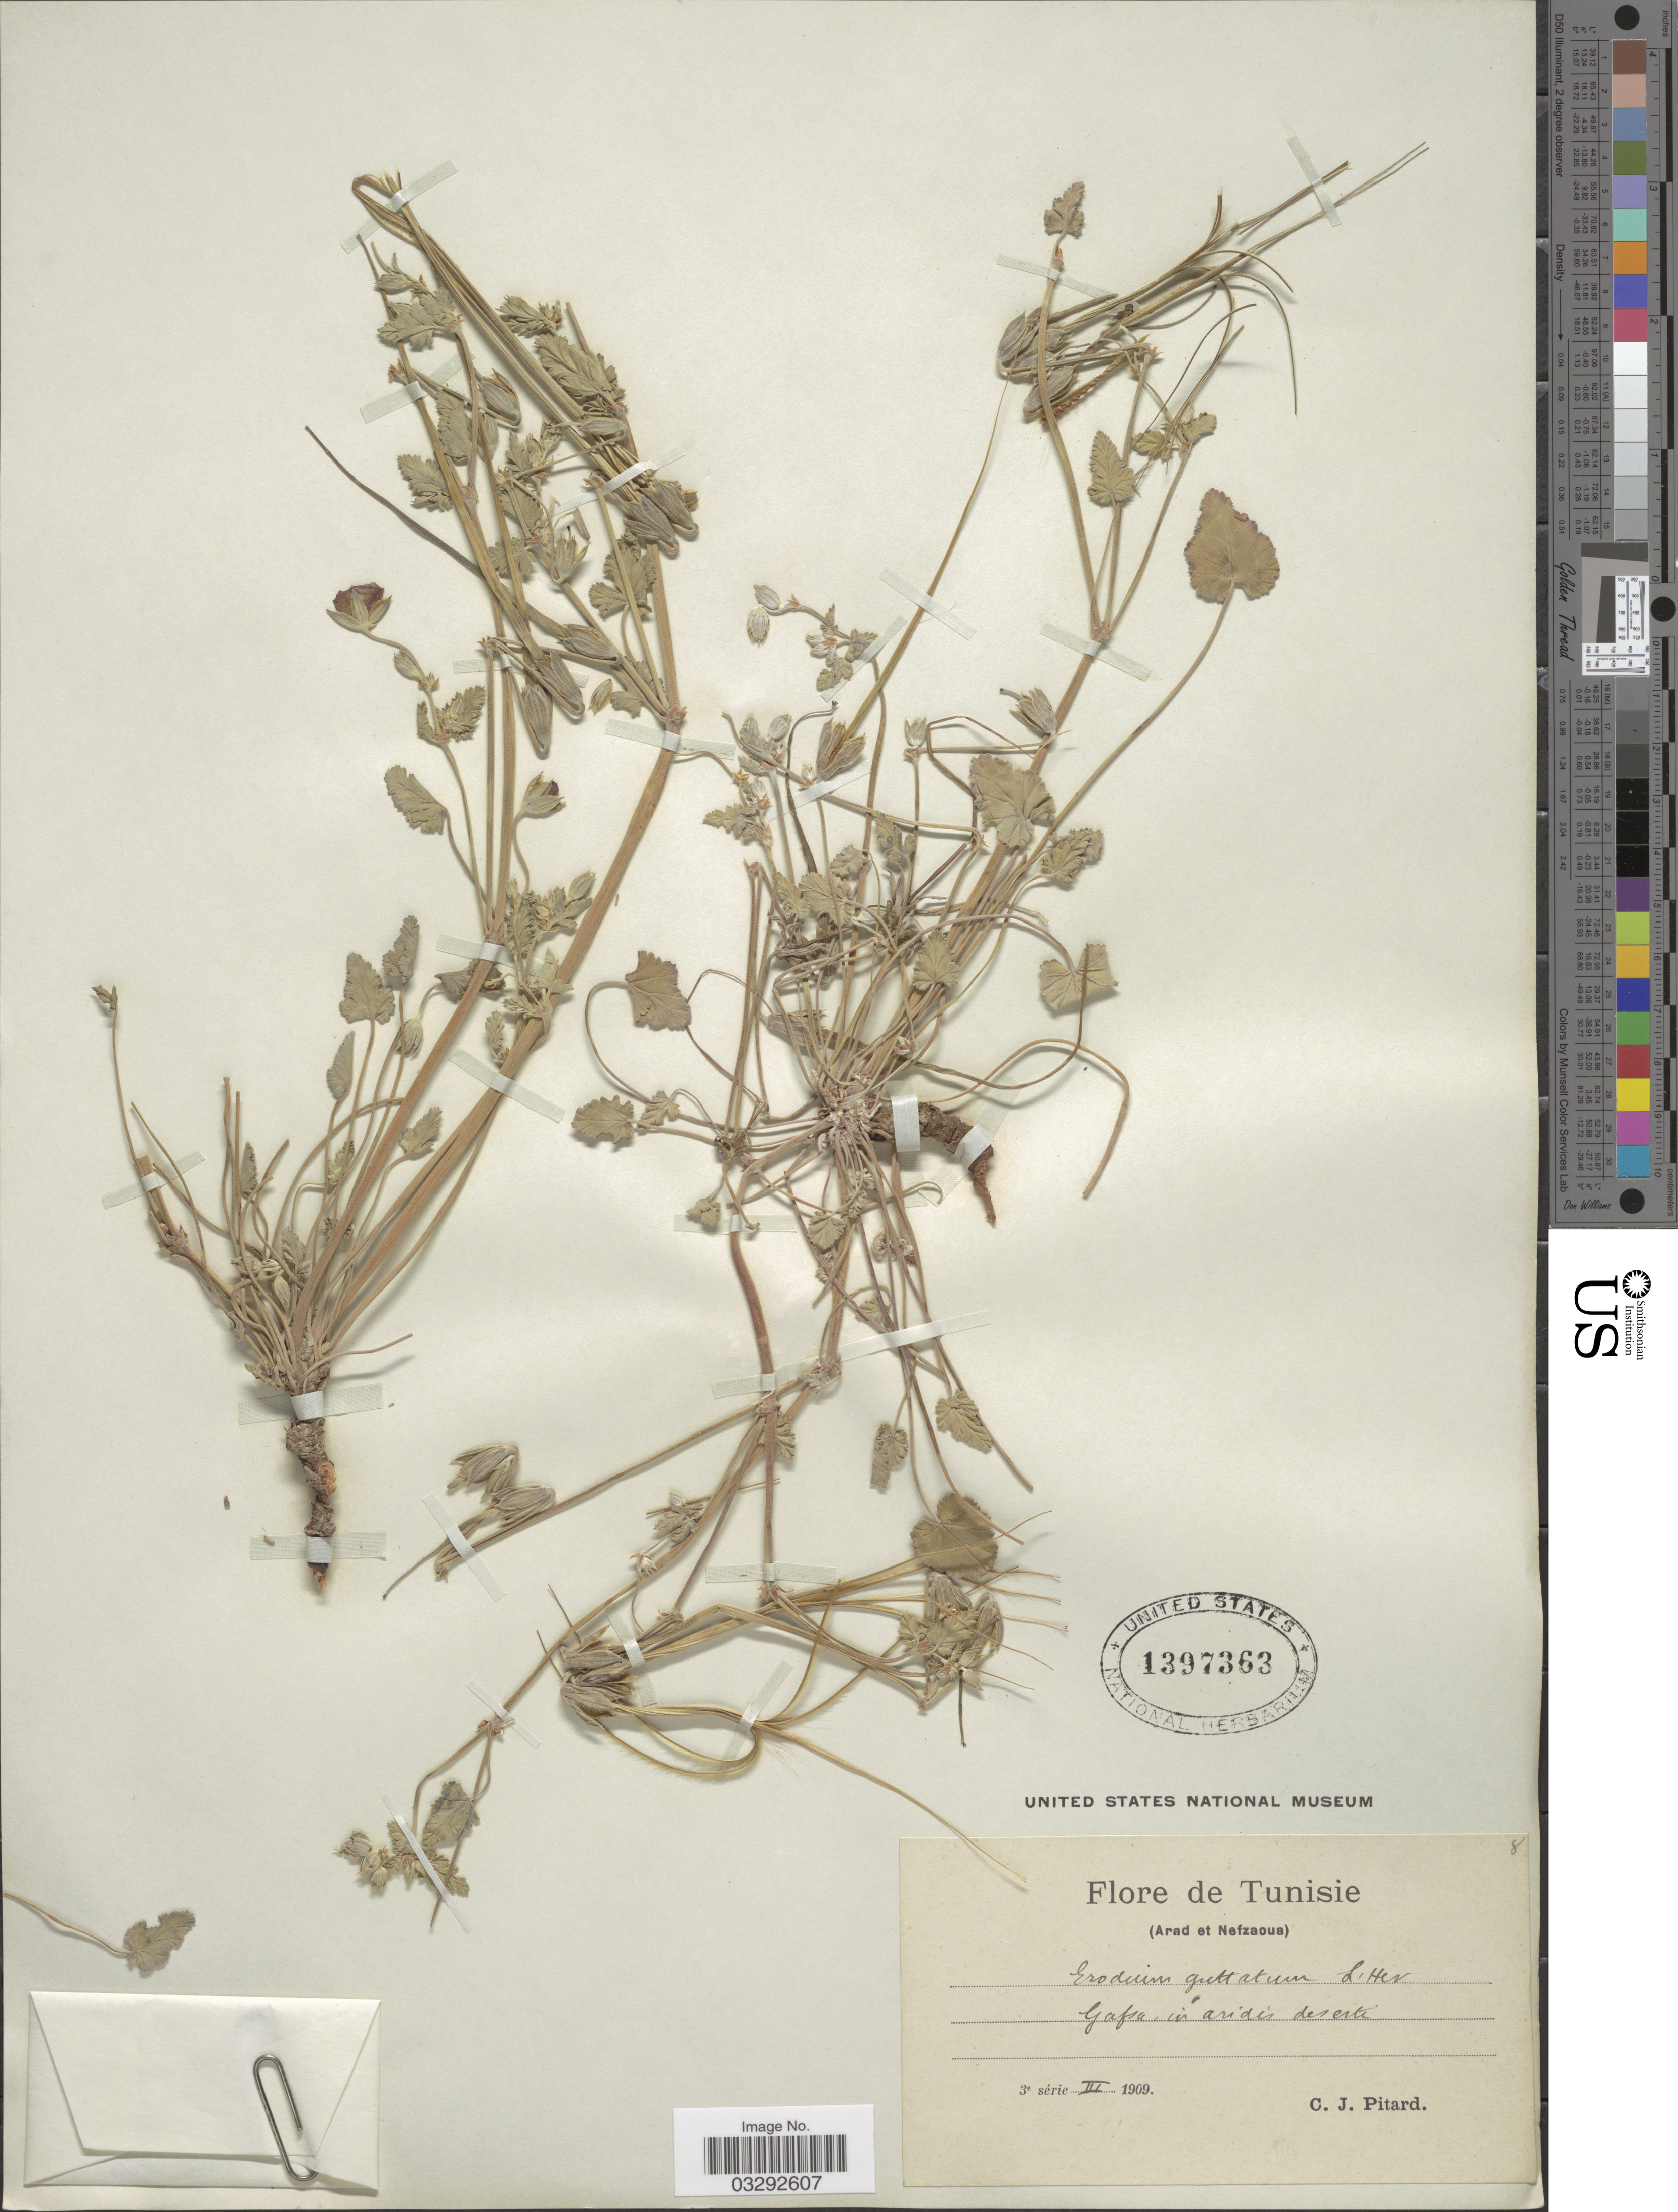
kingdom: Plantae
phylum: Tracheophyta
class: Magnoliopsida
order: Geraniales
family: Geraniaceae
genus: Erodium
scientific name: Erodium guttatum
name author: Willd.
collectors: C. Pitard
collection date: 1909-03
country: Tunisia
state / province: Gafsa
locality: Tunisie (Arad et Nefzaoua). Gafsa, in aridis deserte.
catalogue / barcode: US 1397363